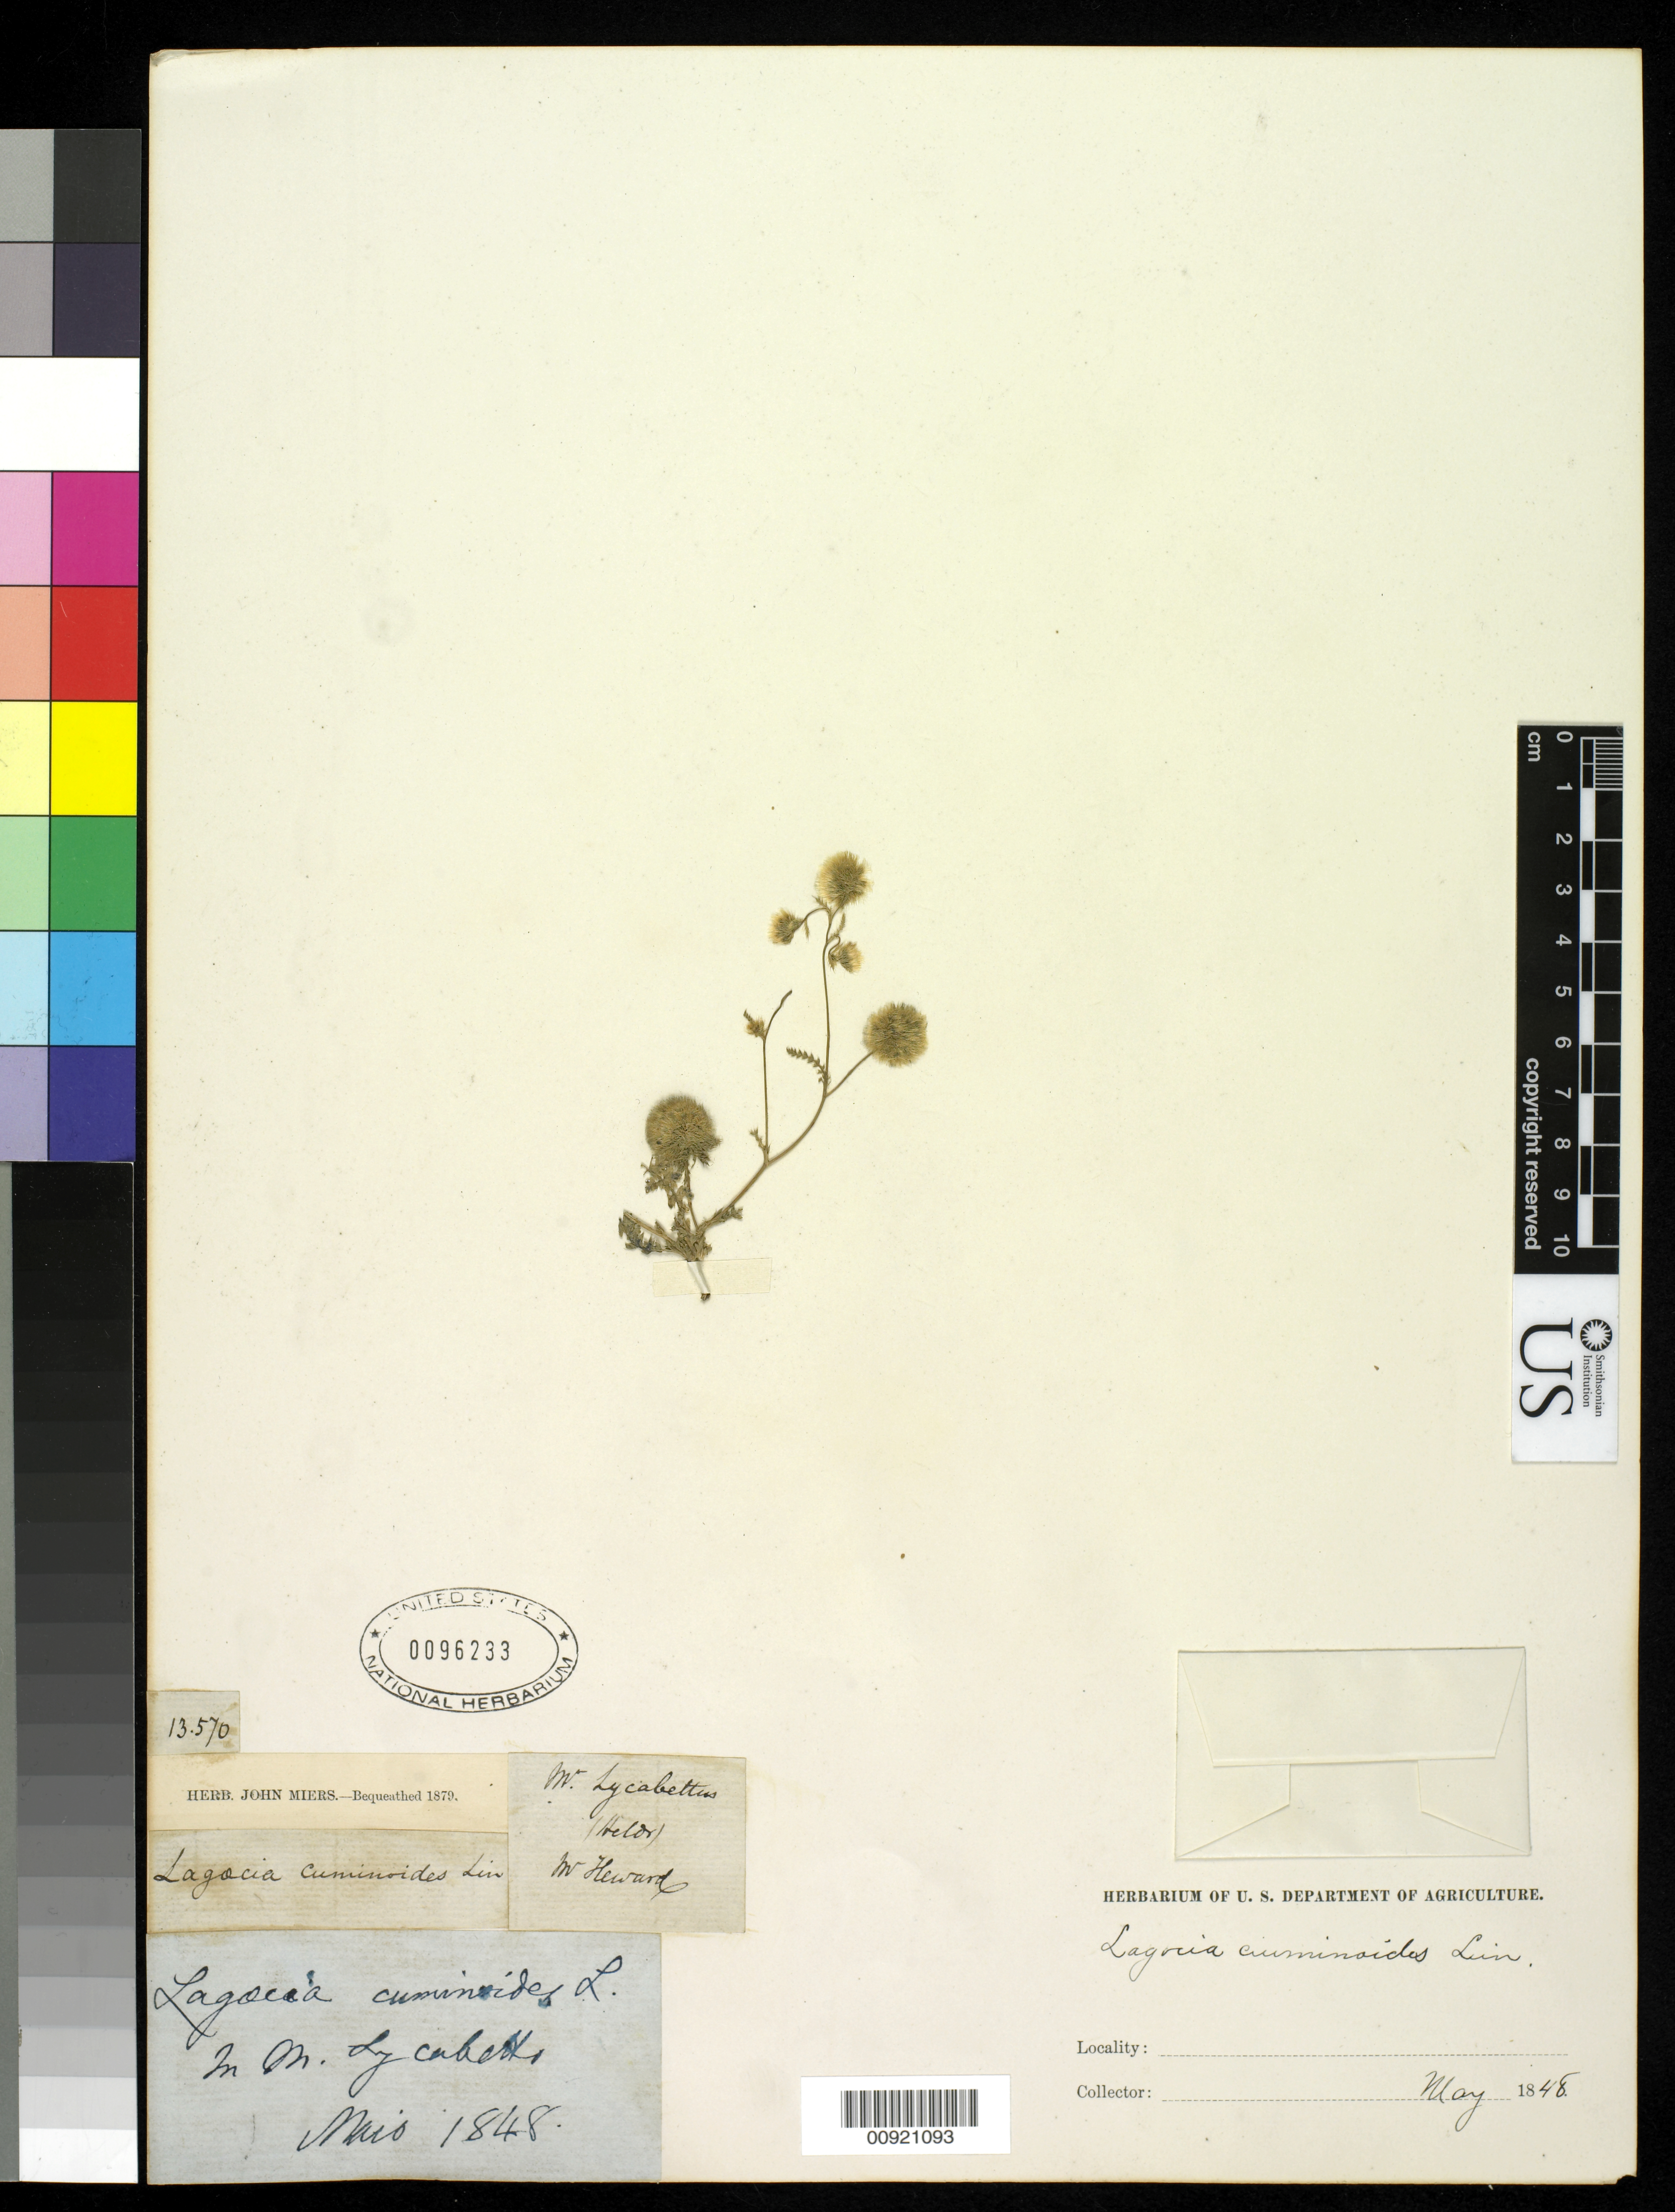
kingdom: Plantae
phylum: Tracheophyta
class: Magnoliopsida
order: Apiales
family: Apiaceae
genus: Lagoecia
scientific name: Lagoecia cuminoides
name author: L.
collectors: R. Heward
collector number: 13570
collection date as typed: May 1848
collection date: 1848-05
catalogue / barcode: US 96233